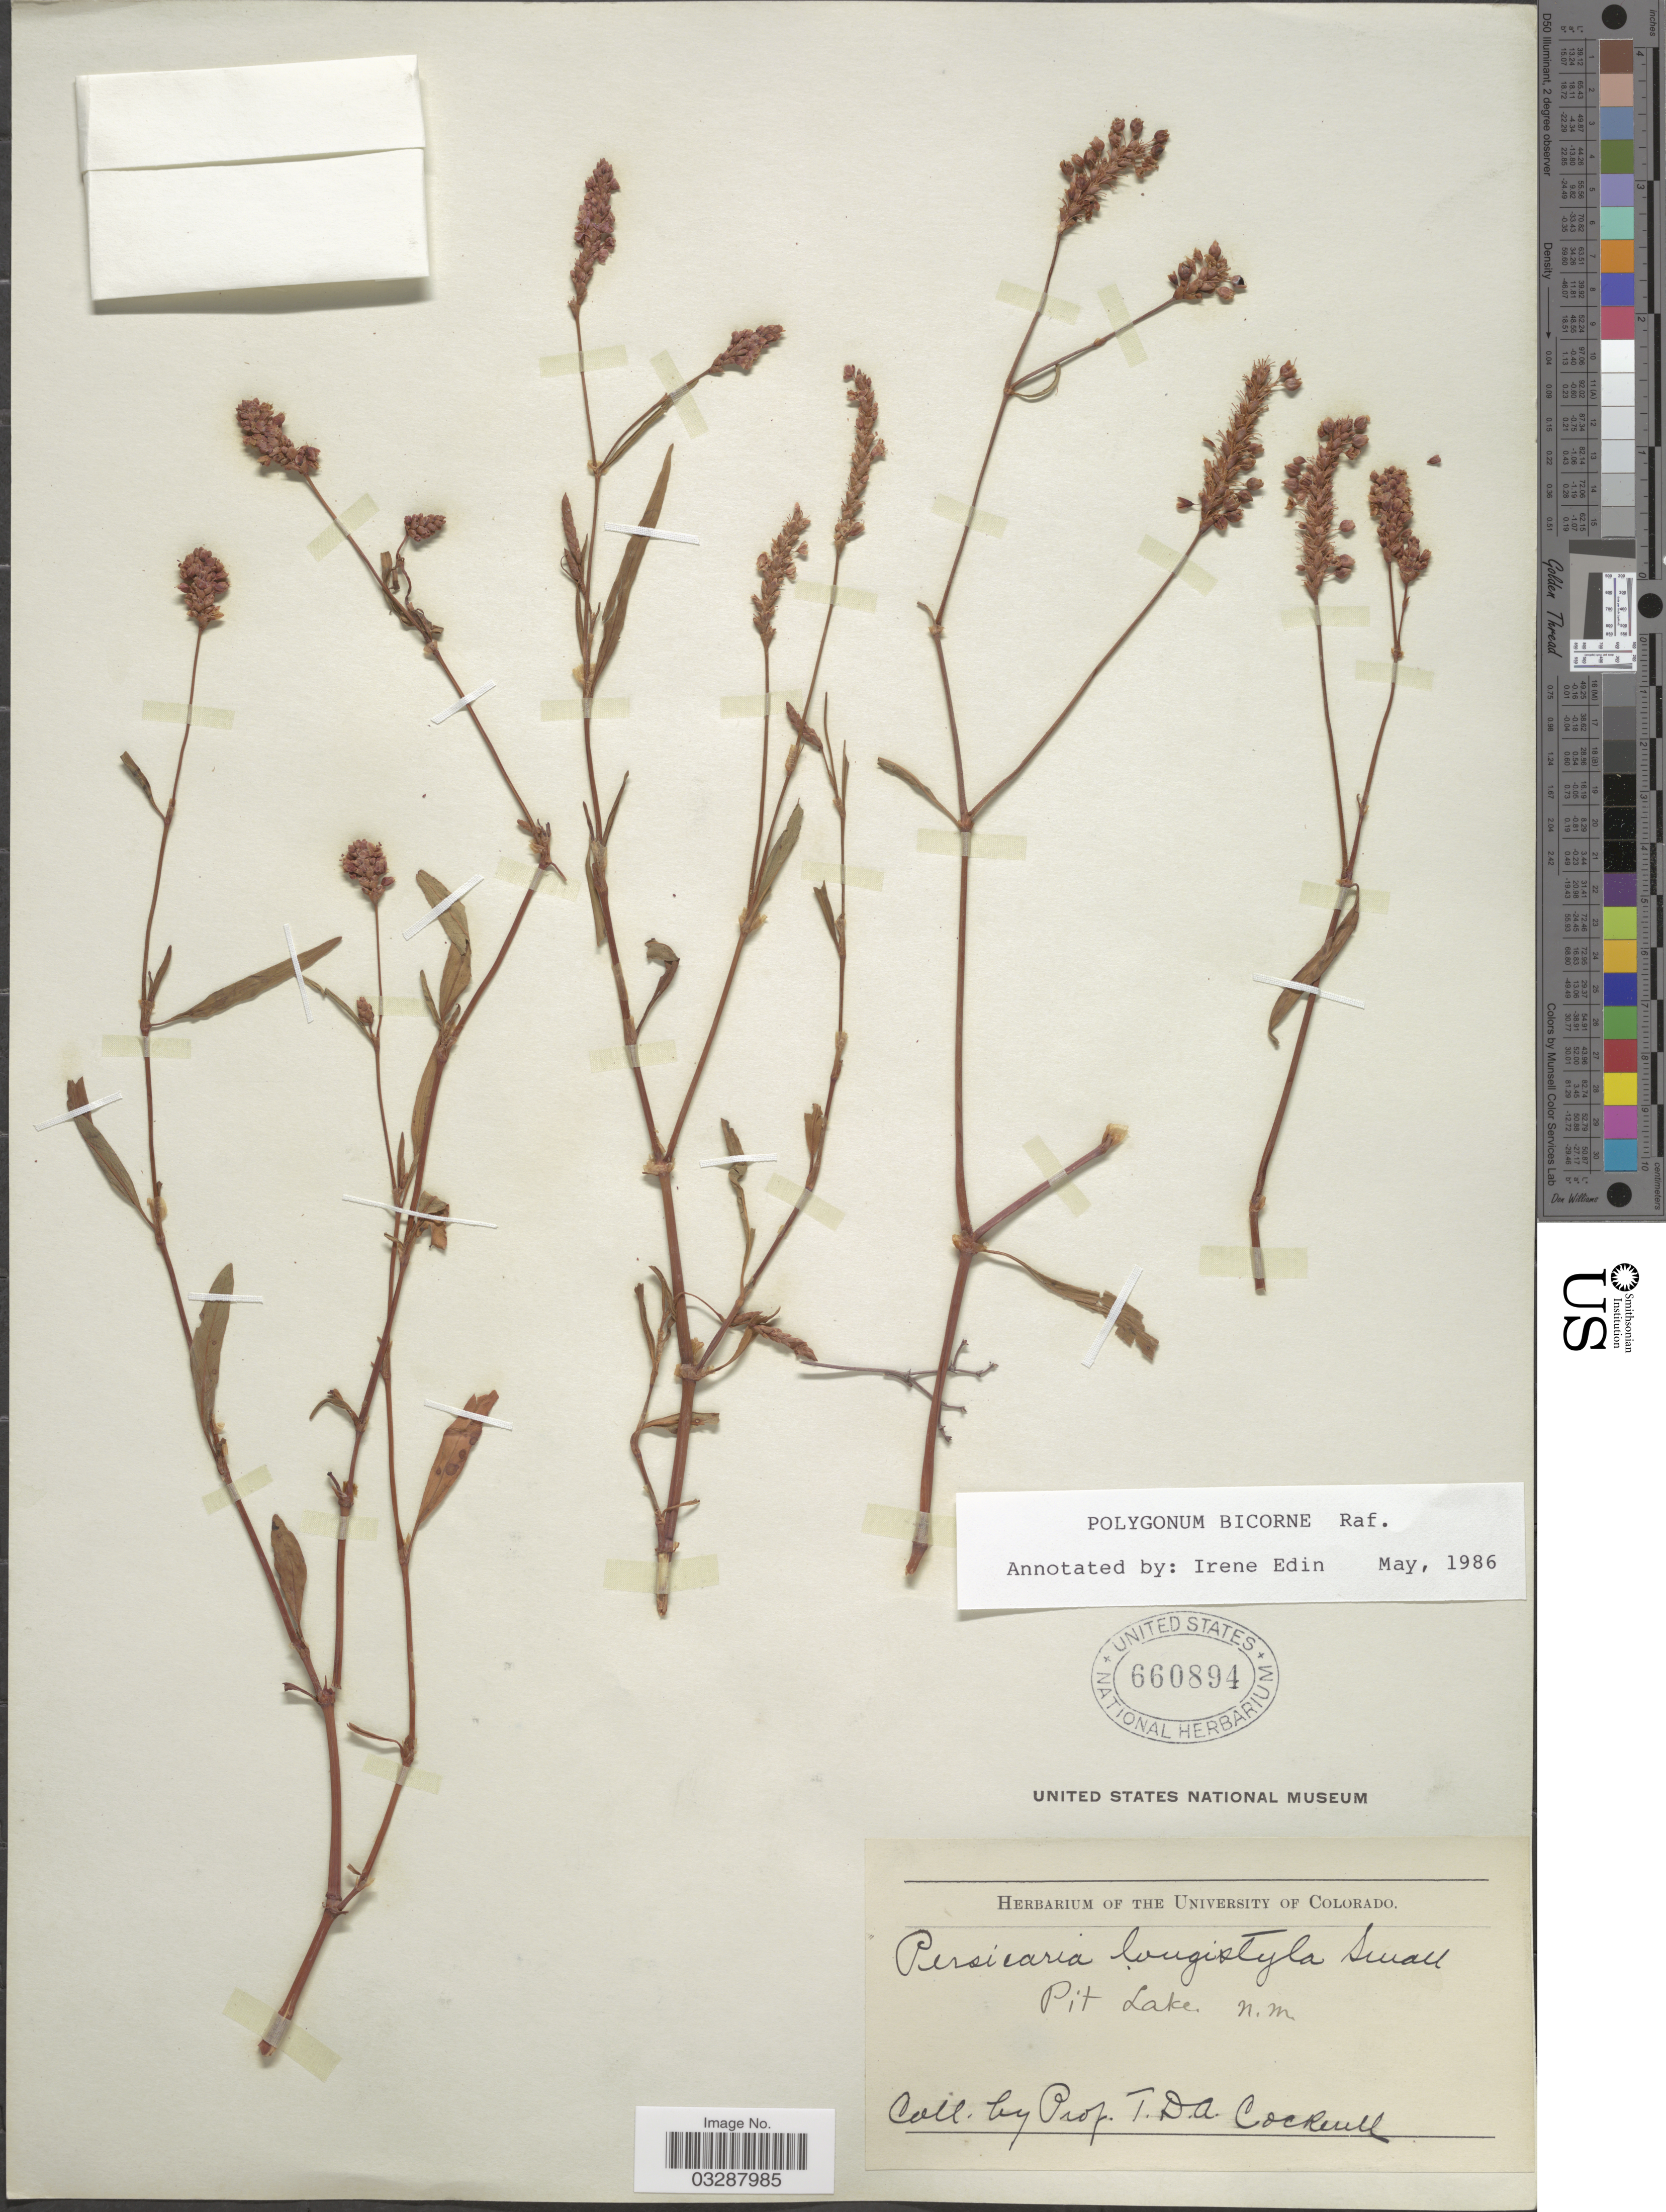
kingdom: Plantae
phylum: Tracheophyta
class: Magnoliopsida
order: Caryophyllales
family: Polygonaceae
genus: Persicaria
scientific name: Persicaria bicornis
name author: (Raf.) Nieuwl.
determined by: Atha, D. E.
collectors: T. Cockerell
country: United States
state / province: New Mexico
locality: Pit Lake.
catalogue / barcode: US 660894